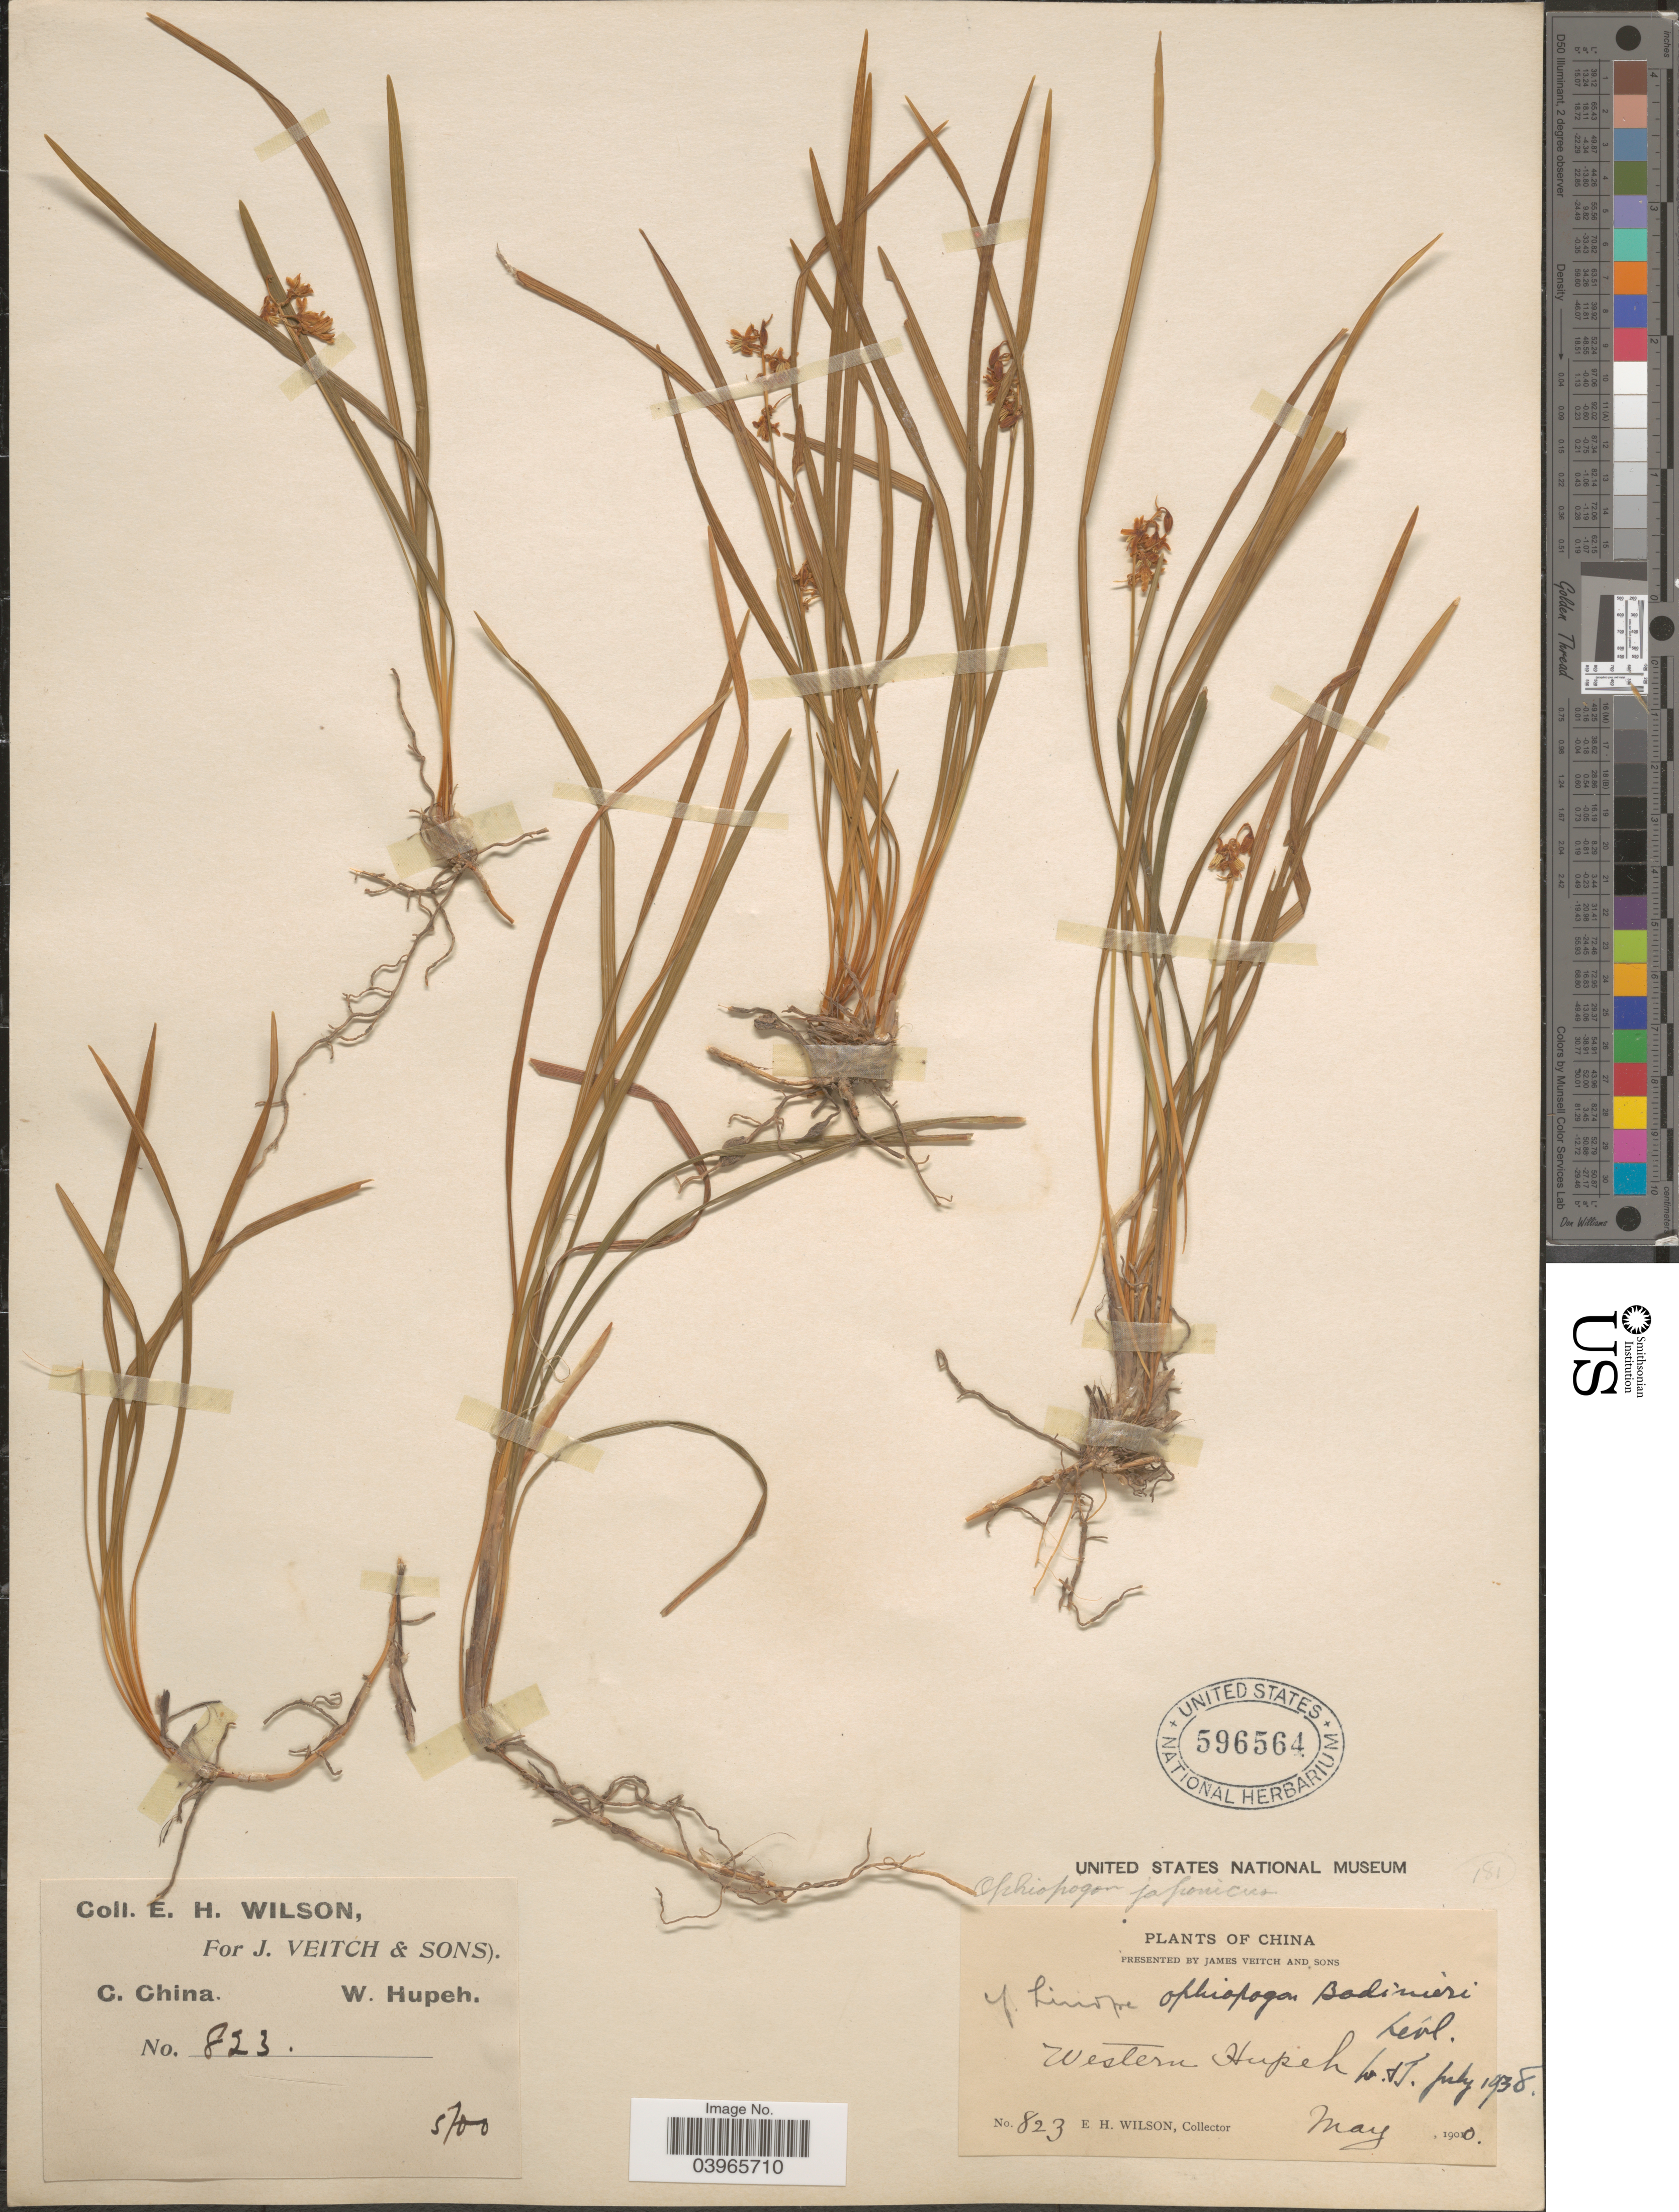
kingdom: Plantae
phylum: Tracheophyta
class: Liliopsida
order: Asparagales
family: Asparagaceae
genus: Ophiopogon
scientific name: Ophiopogon bodinieri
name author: H. Lév.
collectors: E. Wilson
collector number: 823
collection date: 1900-05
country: China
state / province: Hubei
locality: C. China. Western Hupeh.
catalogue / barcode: US 596564